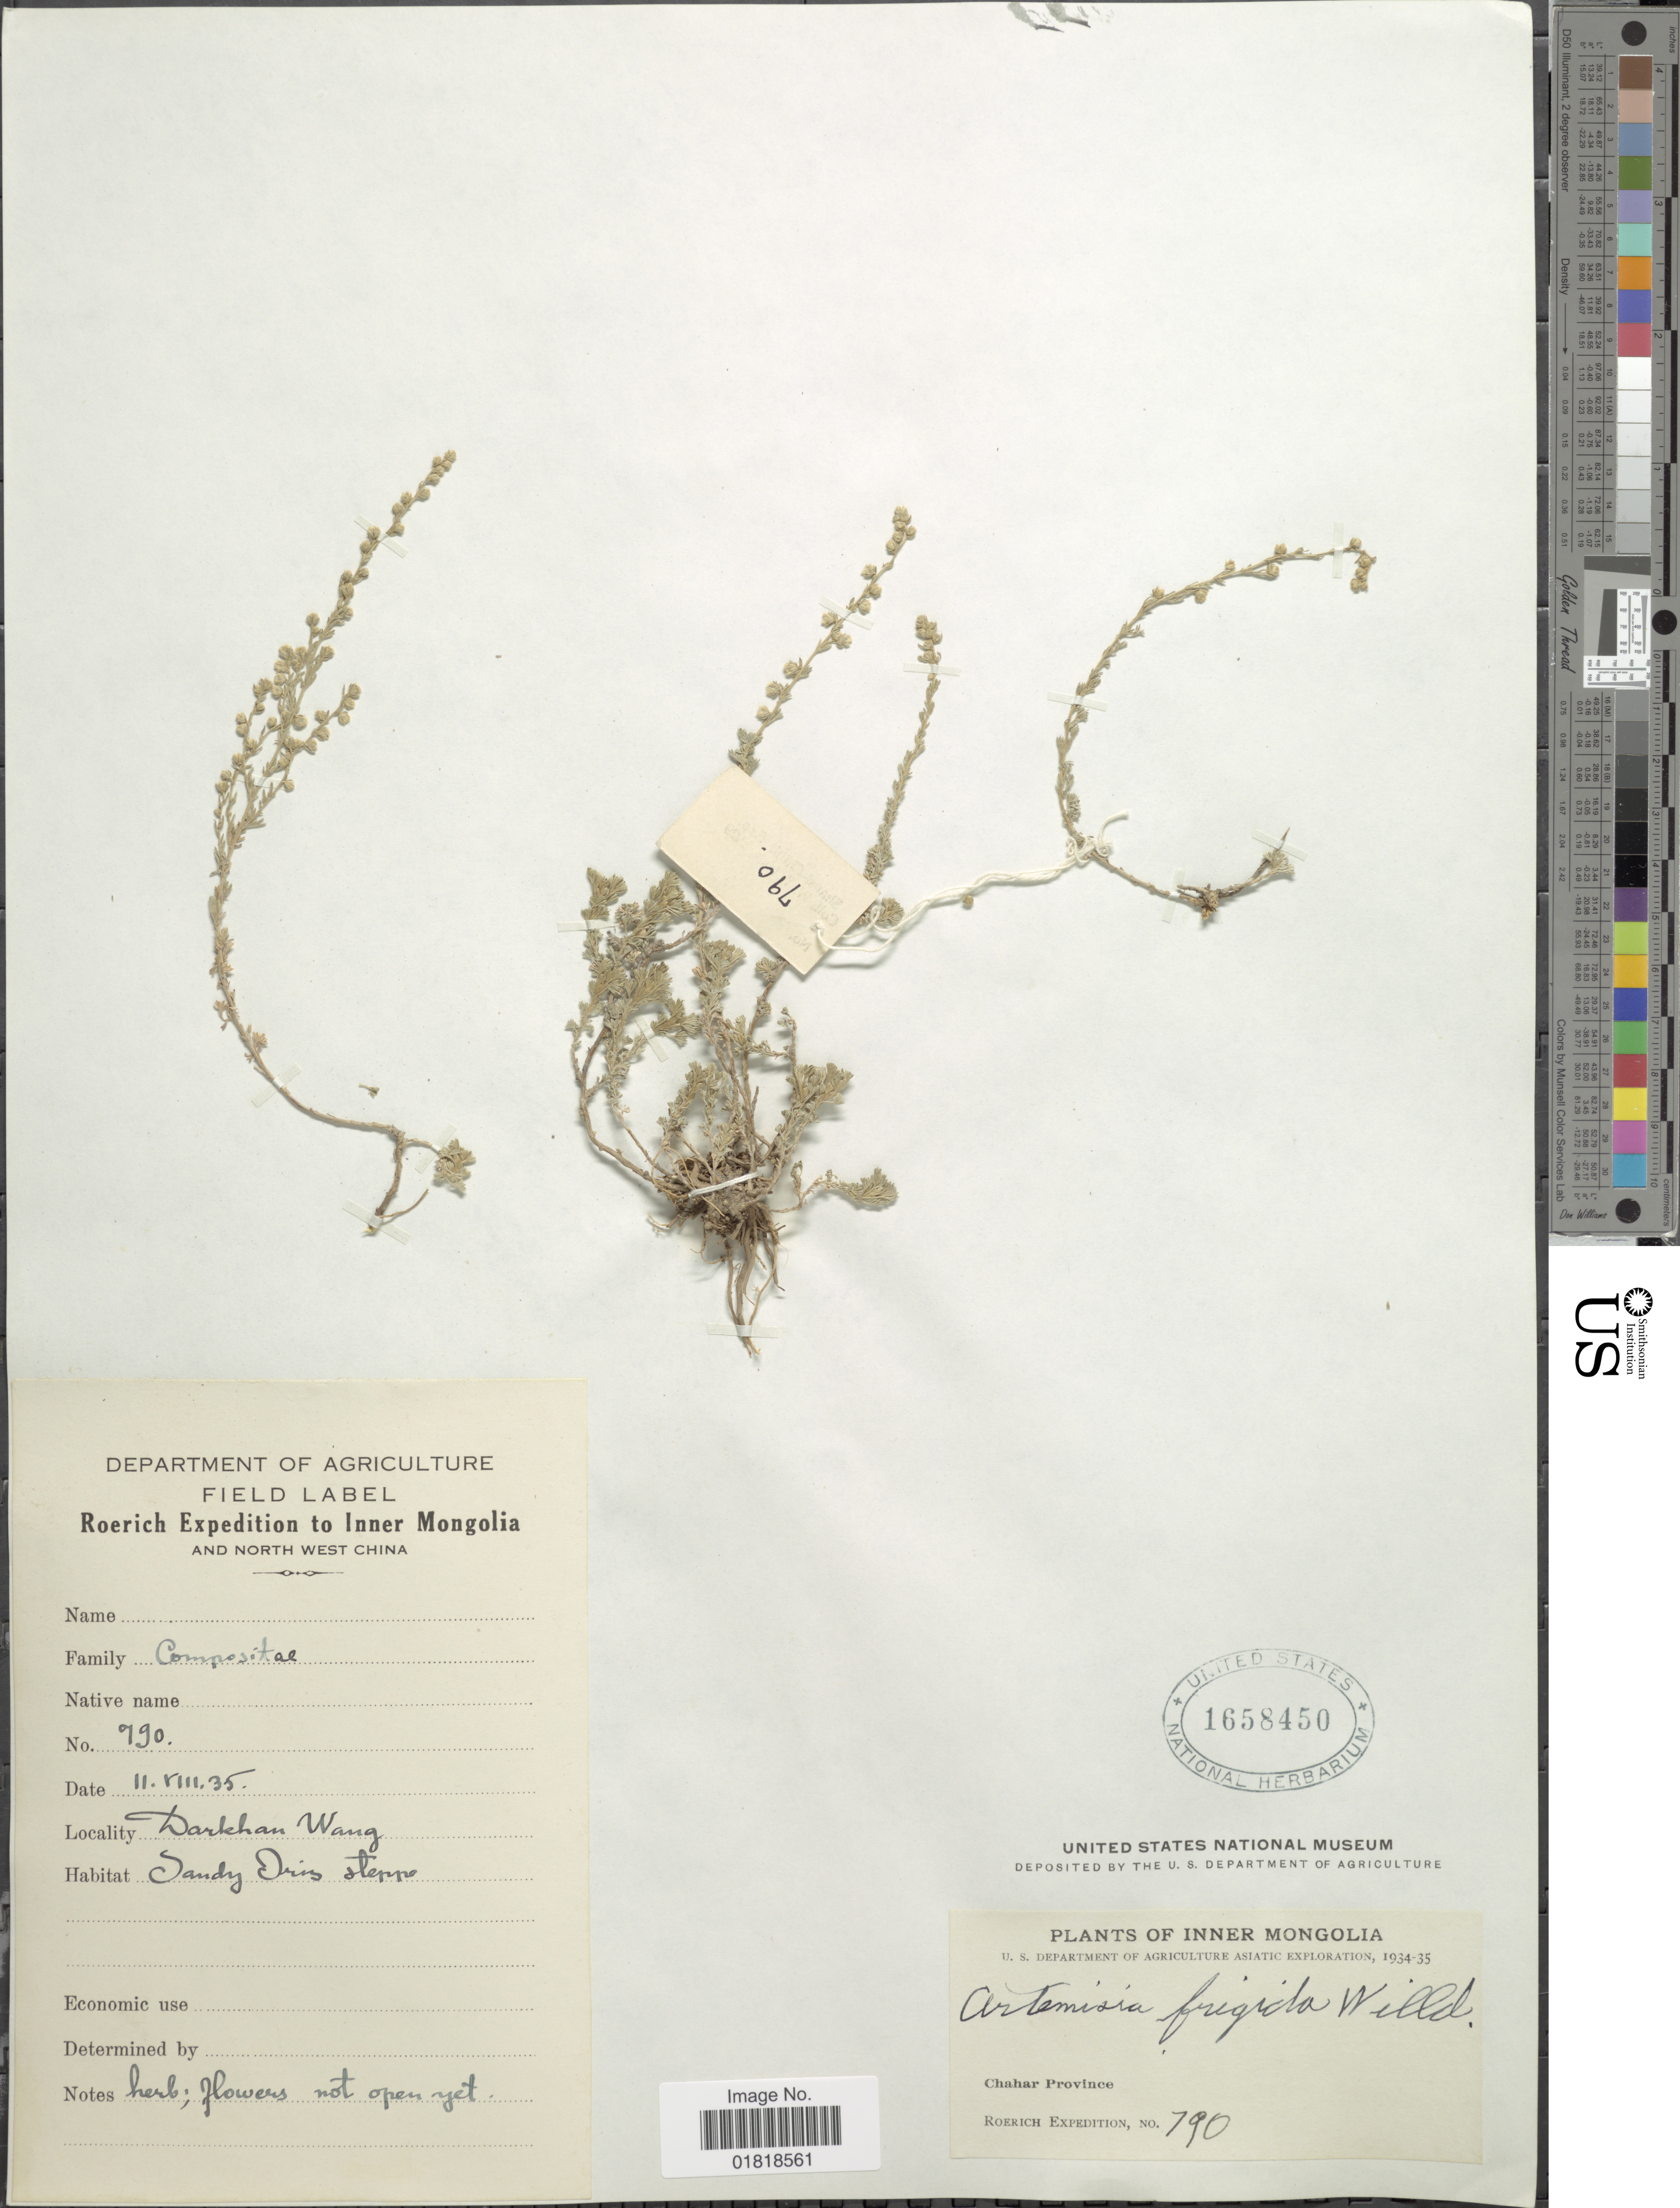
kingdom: Plantae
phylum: Tracheophyta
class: Magnoliopsida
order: Asterales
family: Asteraceae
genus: Artemisia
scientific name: Artemisia frigida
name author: Willd.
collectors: Roerich Expedition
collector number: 790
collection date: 1935-08-11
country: China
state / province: Nei Monggol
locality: Inner Mongolia and North West China, Darkhan Wang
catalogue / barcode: US 1658450